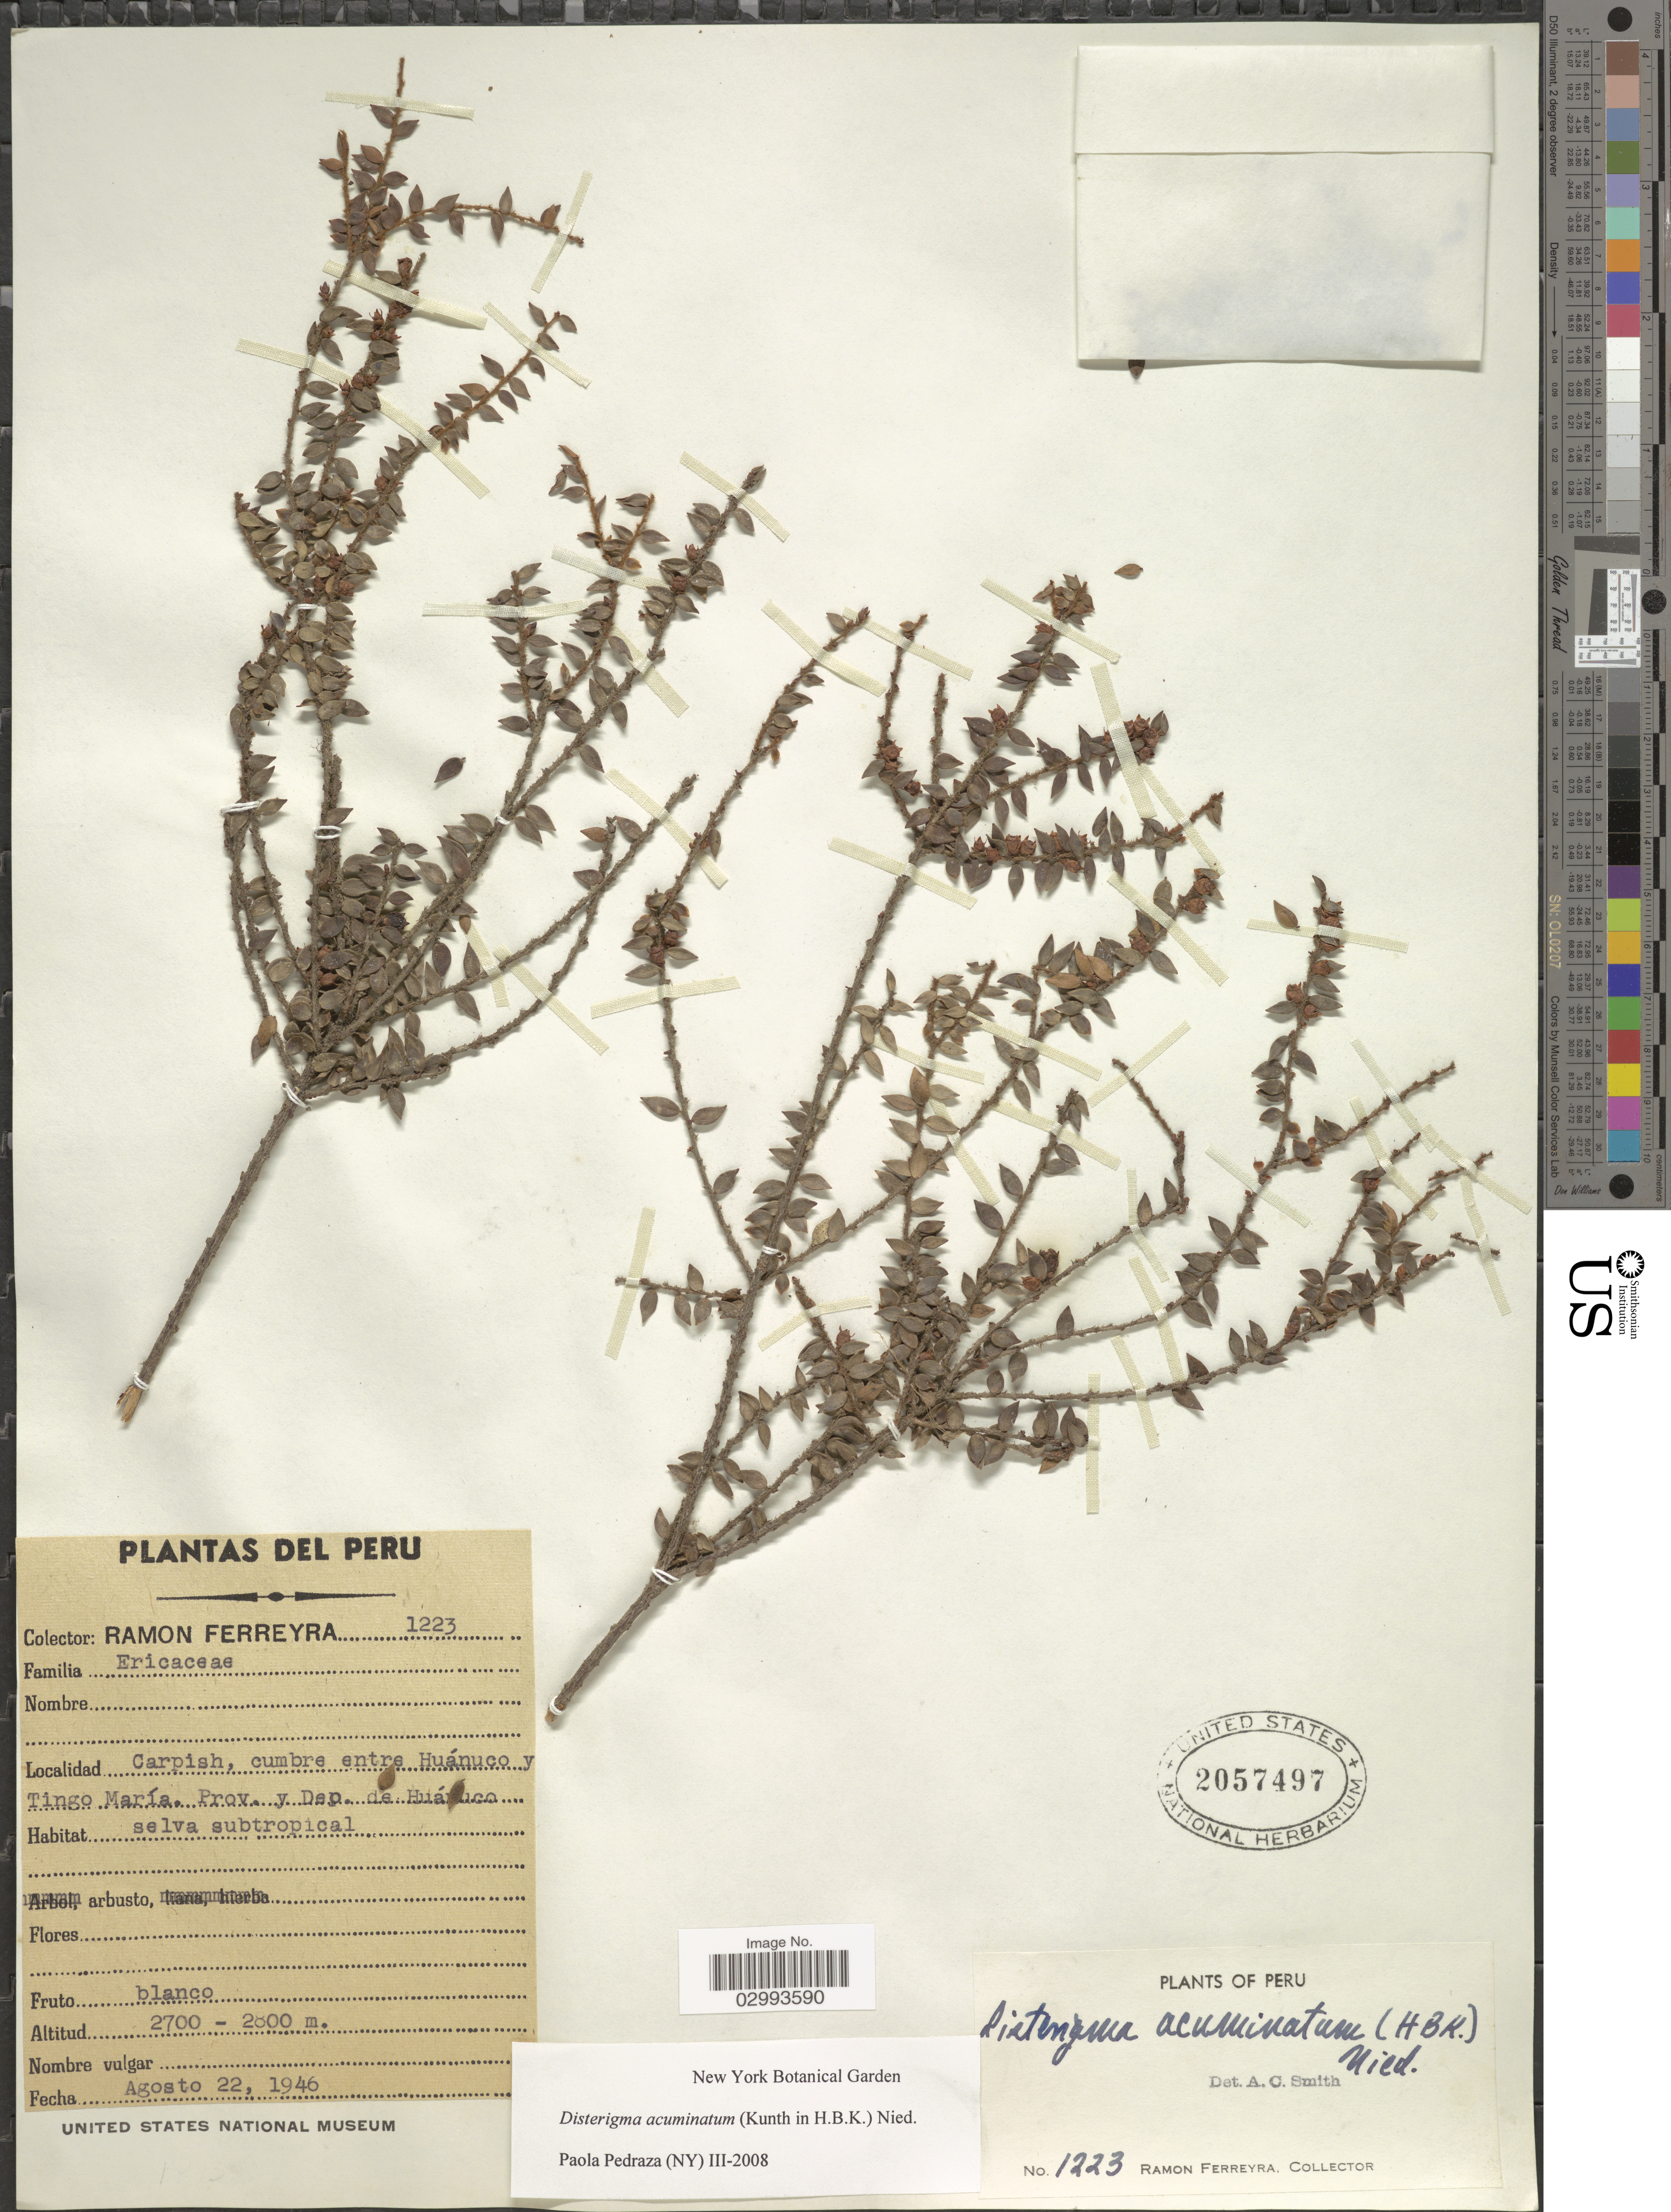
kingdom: Plantae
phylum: Tracheophyta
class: Magnoliopsida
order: Ericales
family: Ericaceae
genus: Disterigma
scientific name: Disterigma acuminatum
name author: (Kunth) Nied.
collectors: R. A. Ferreyra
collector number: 1223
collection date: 1946-08-22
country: Peru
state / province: Huánuco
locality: Carpish, cumbre entre Huánuco y Tingo María. Prov. y Dep. de Huánuco.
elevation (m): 2700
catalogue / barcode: US 2057497